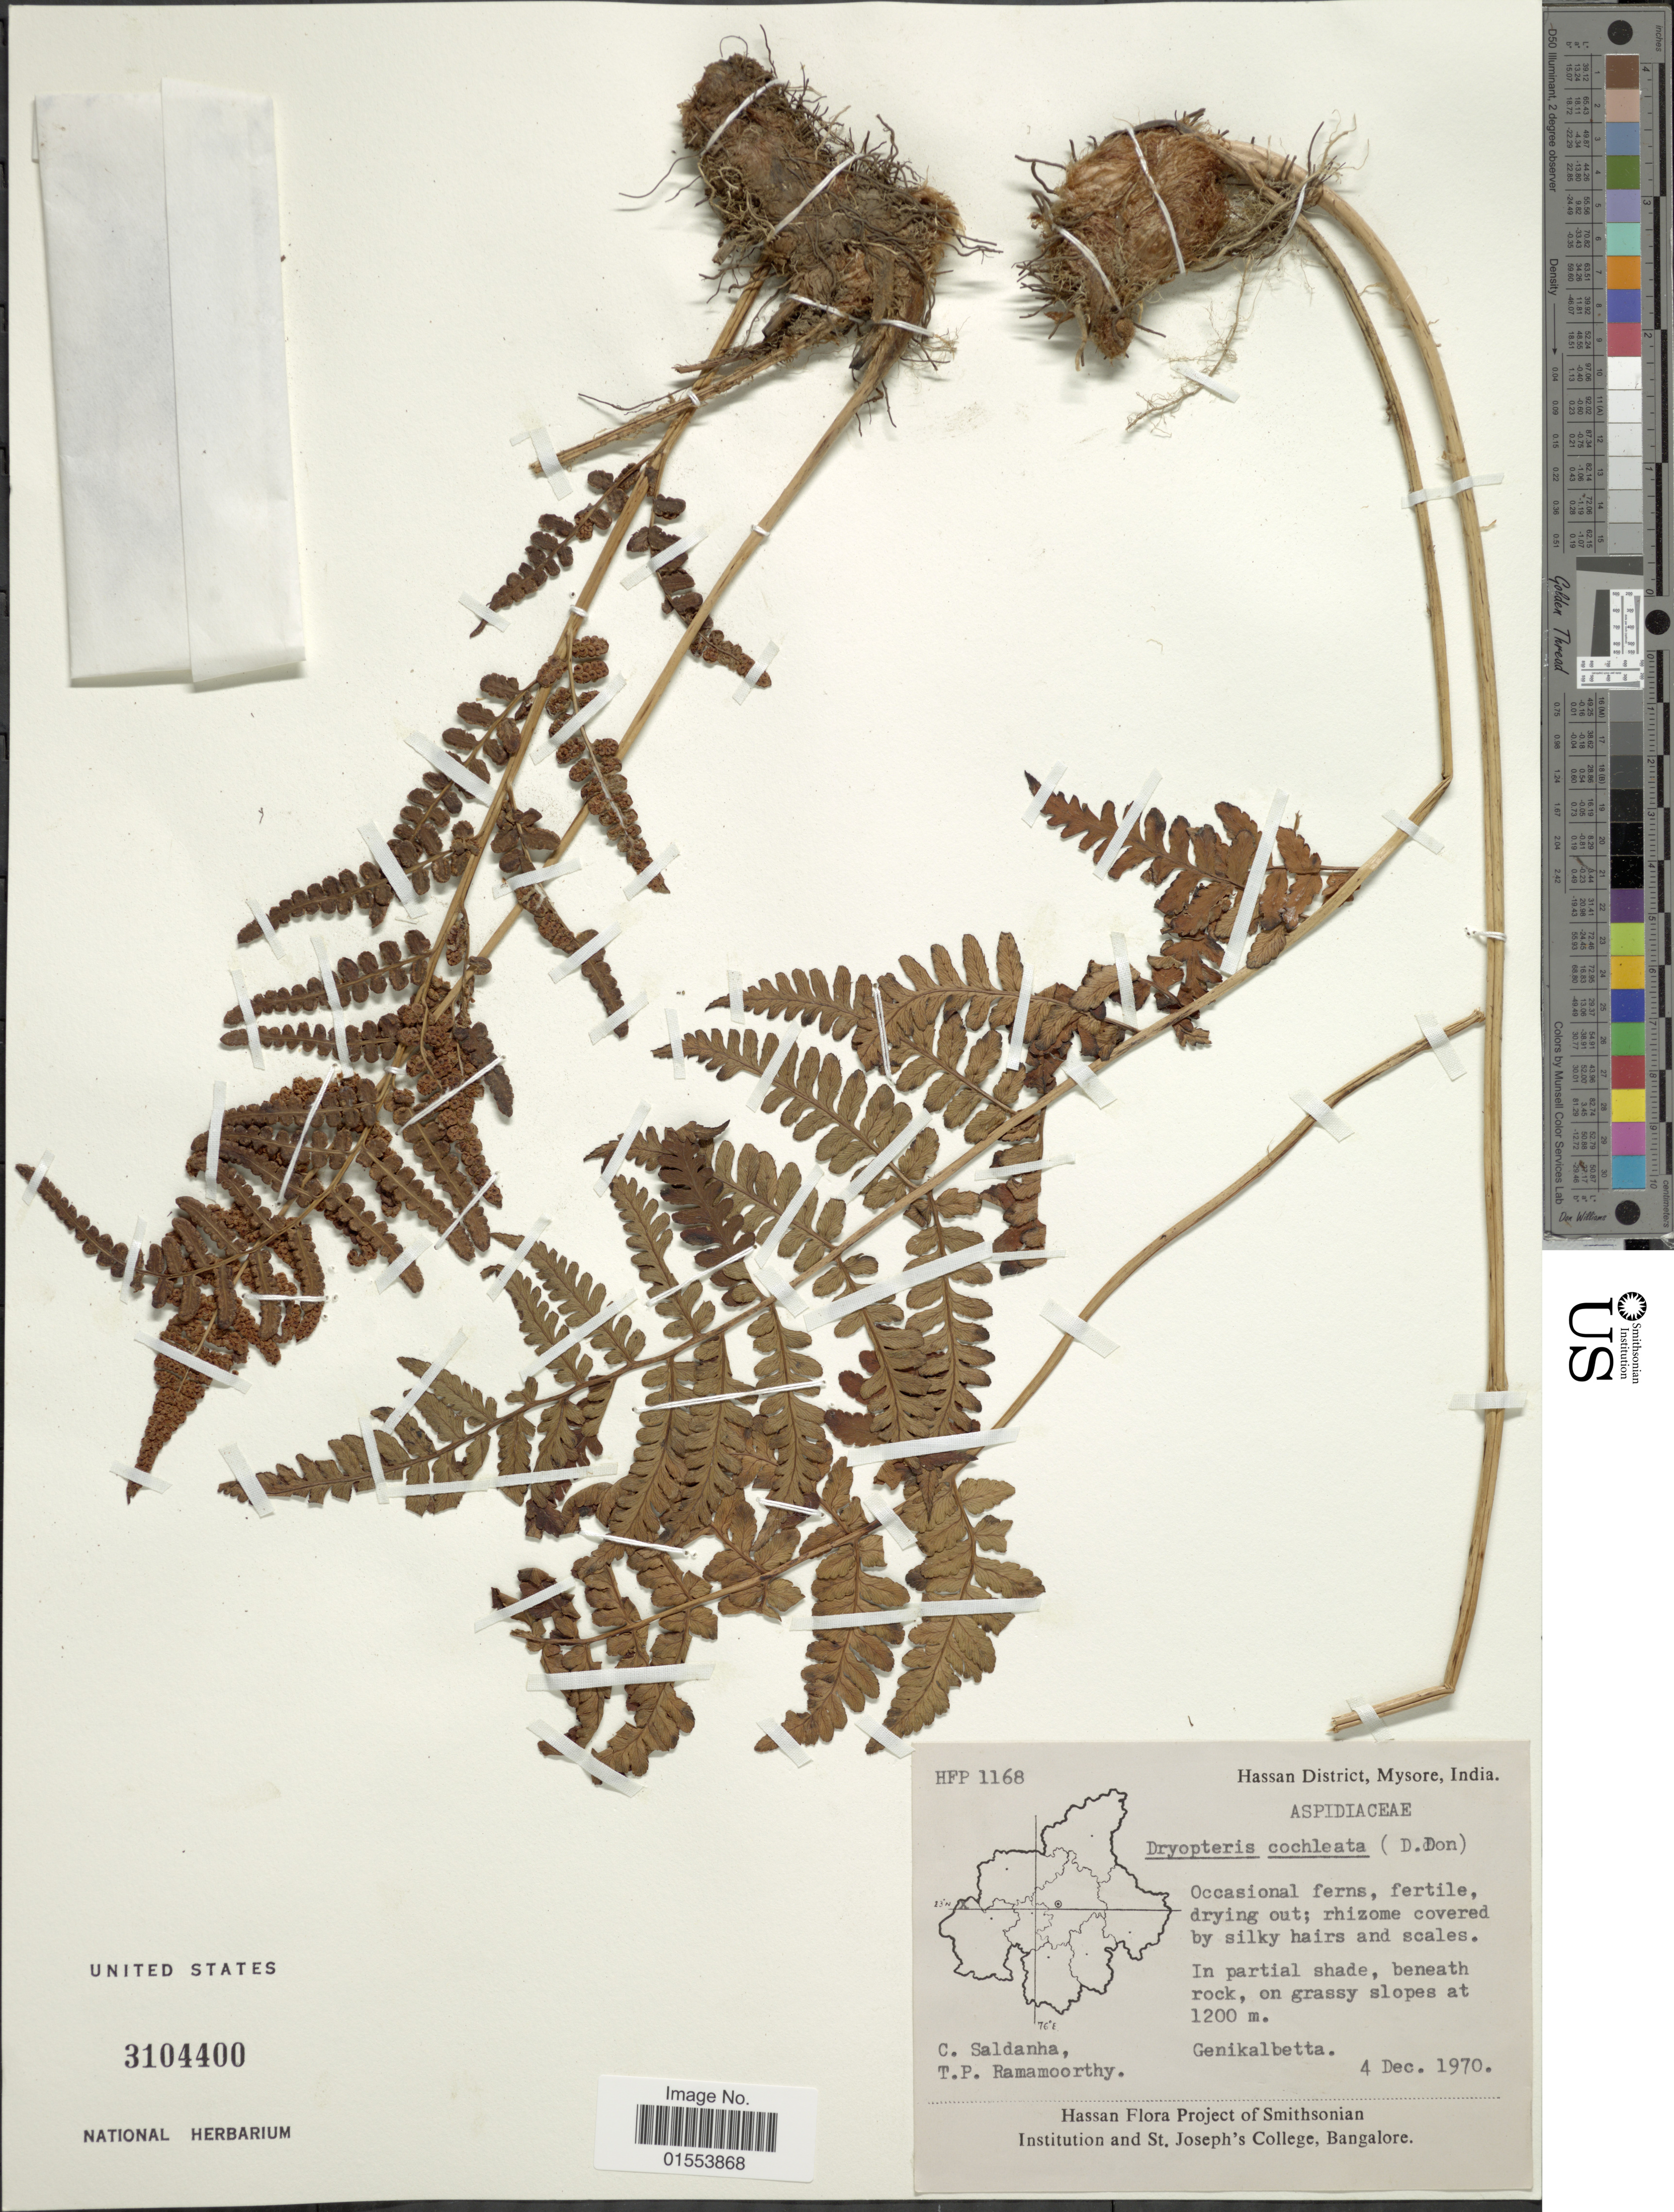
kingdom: Plantae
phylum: Tracheophyta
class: Polypodiopsida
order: Polypodiales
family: Dryopteridaceae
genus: Dryopteris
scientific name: Dryopteris cochleata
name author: (D. Don) C. Chr.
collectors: C. Saldanha & T. P. Ramamoorthy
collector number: HFP1168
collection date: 1970-12-04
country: India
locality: Hassan District, Mysore, India. Genikalbetta.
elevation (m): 1200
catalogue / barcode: US 3104400